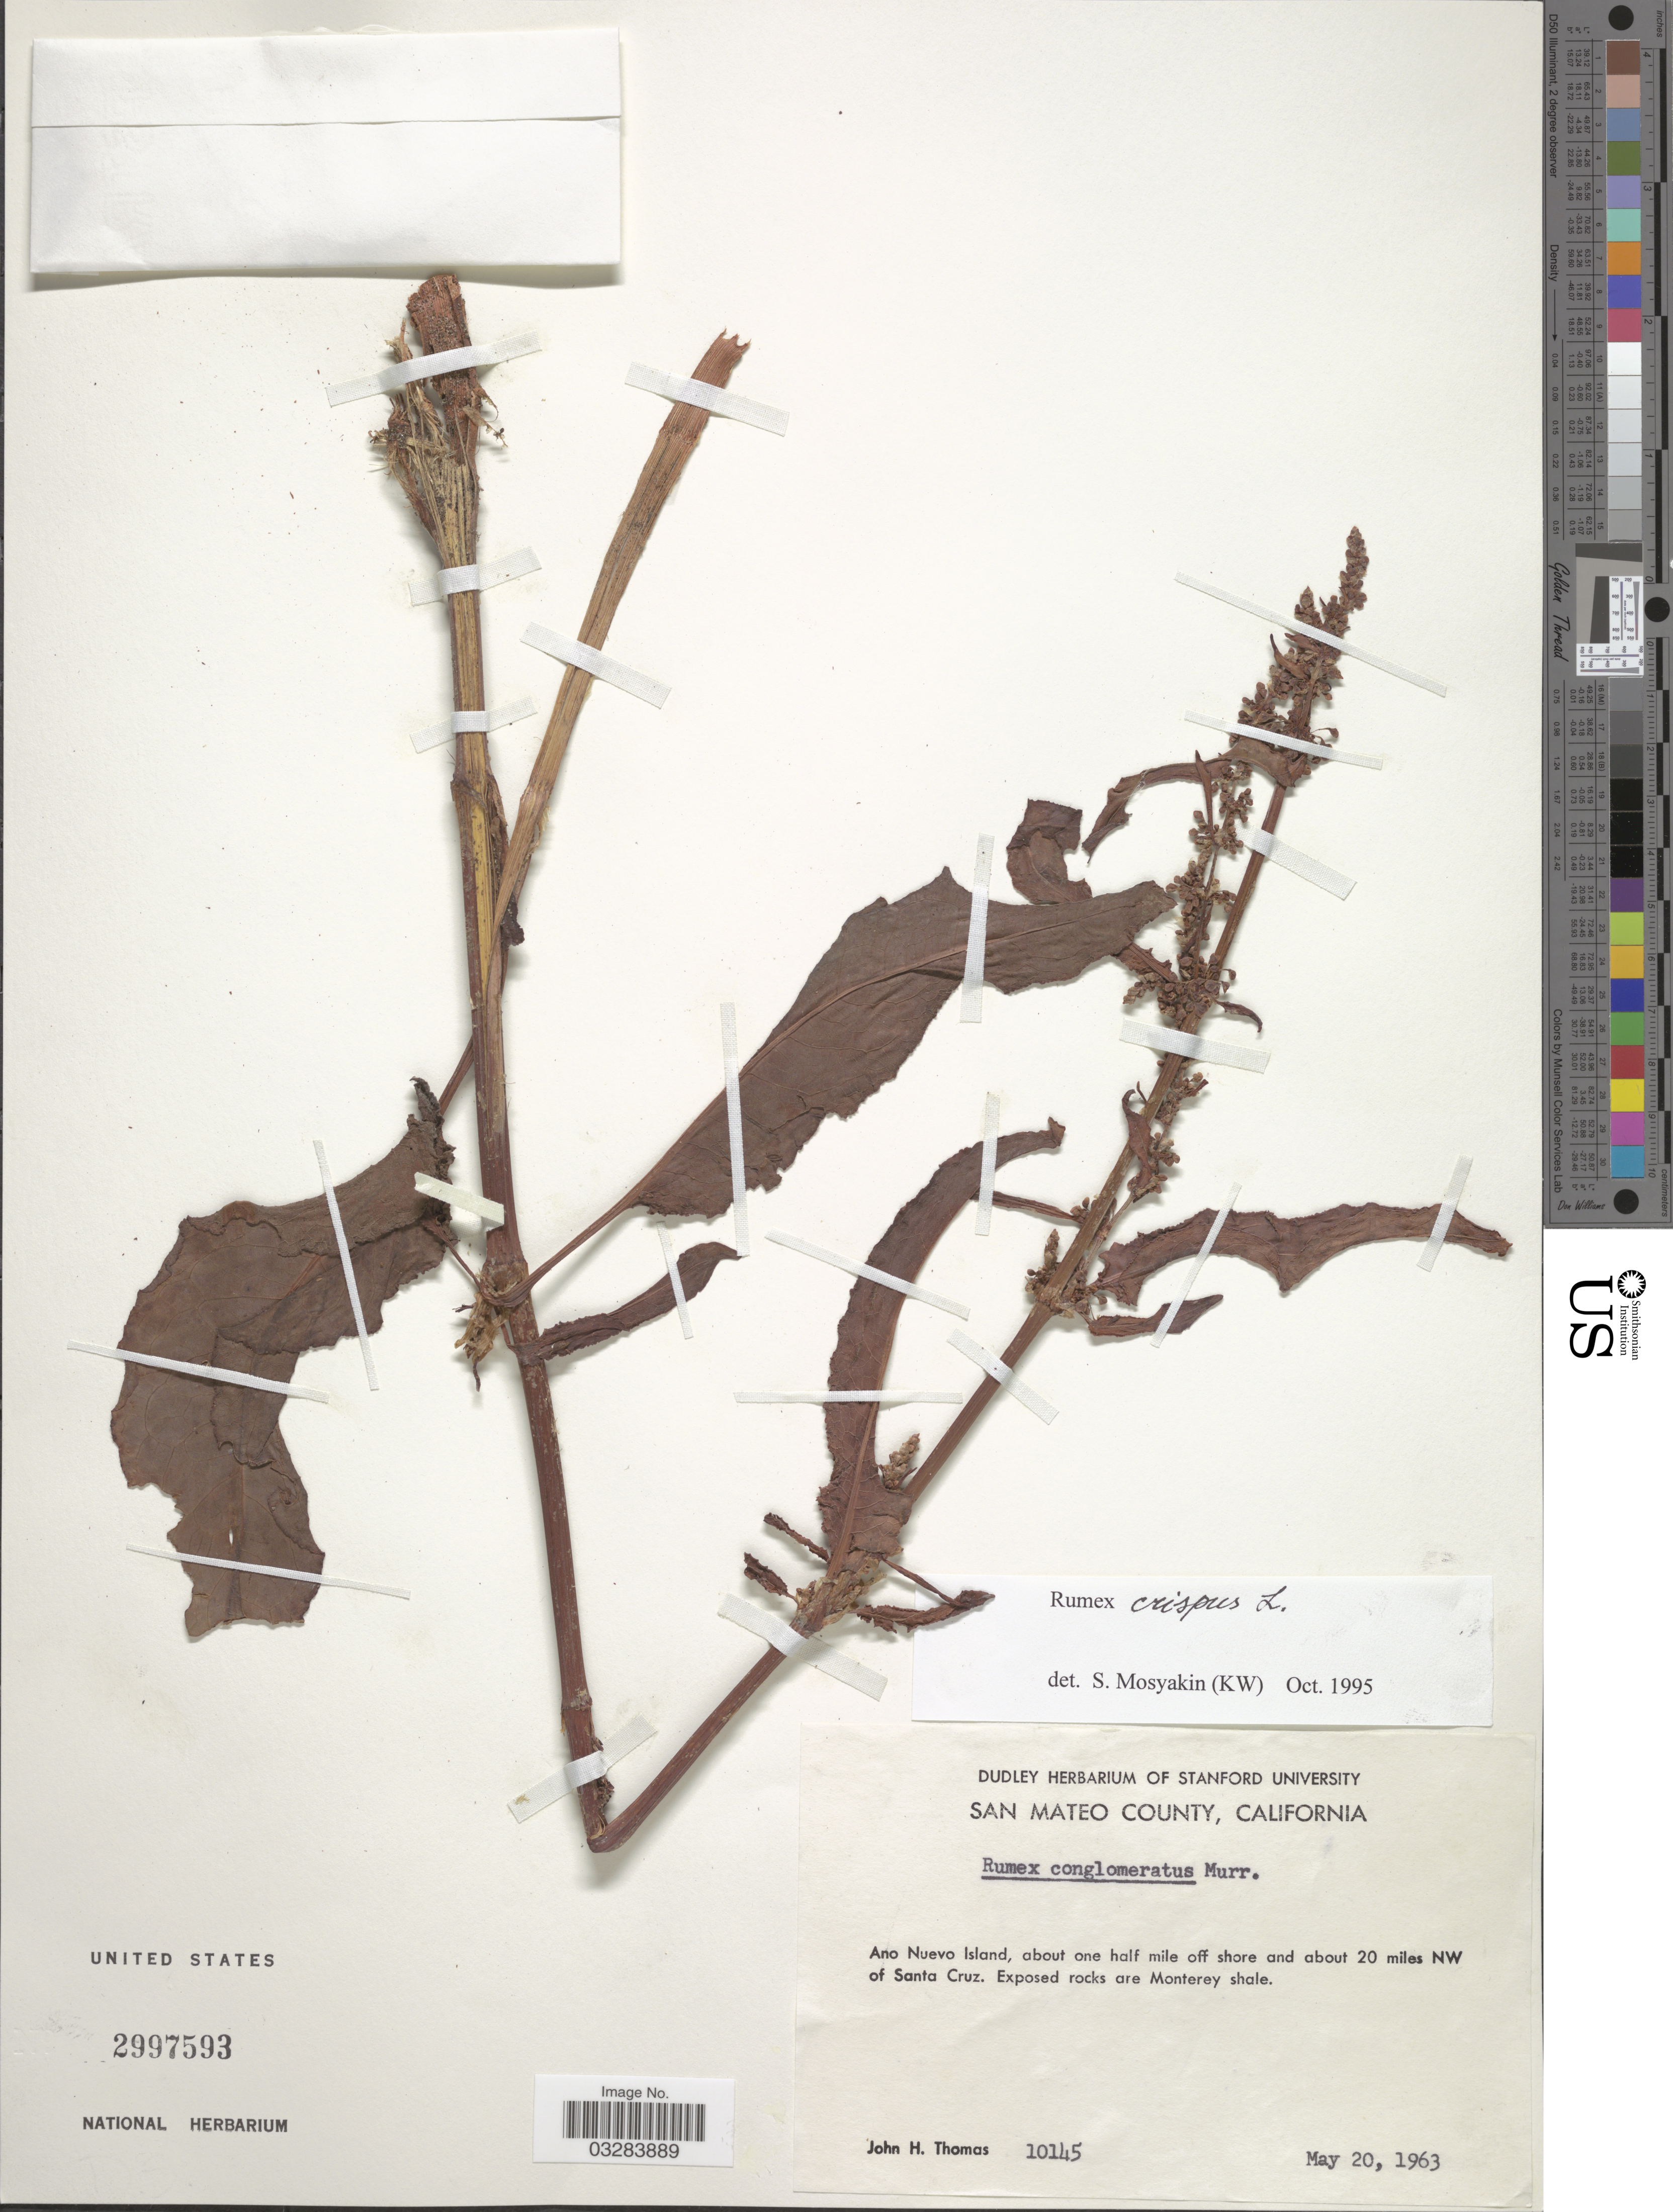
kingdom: Plantae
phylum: Tracheophyta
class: Magnoliopsida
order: Caryophyllales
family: Polygonaceae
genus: Rumex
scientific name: Rumex crispus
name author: L.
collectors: J. H. Thomas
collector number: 10145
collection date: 1963-05-20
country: United States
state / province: California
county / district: San Mateo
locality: San Mateo County. Ano Nuevo Island, about one half mile off shore and about 20 miles NW of Santa Cruz.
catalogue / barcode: US 2997593